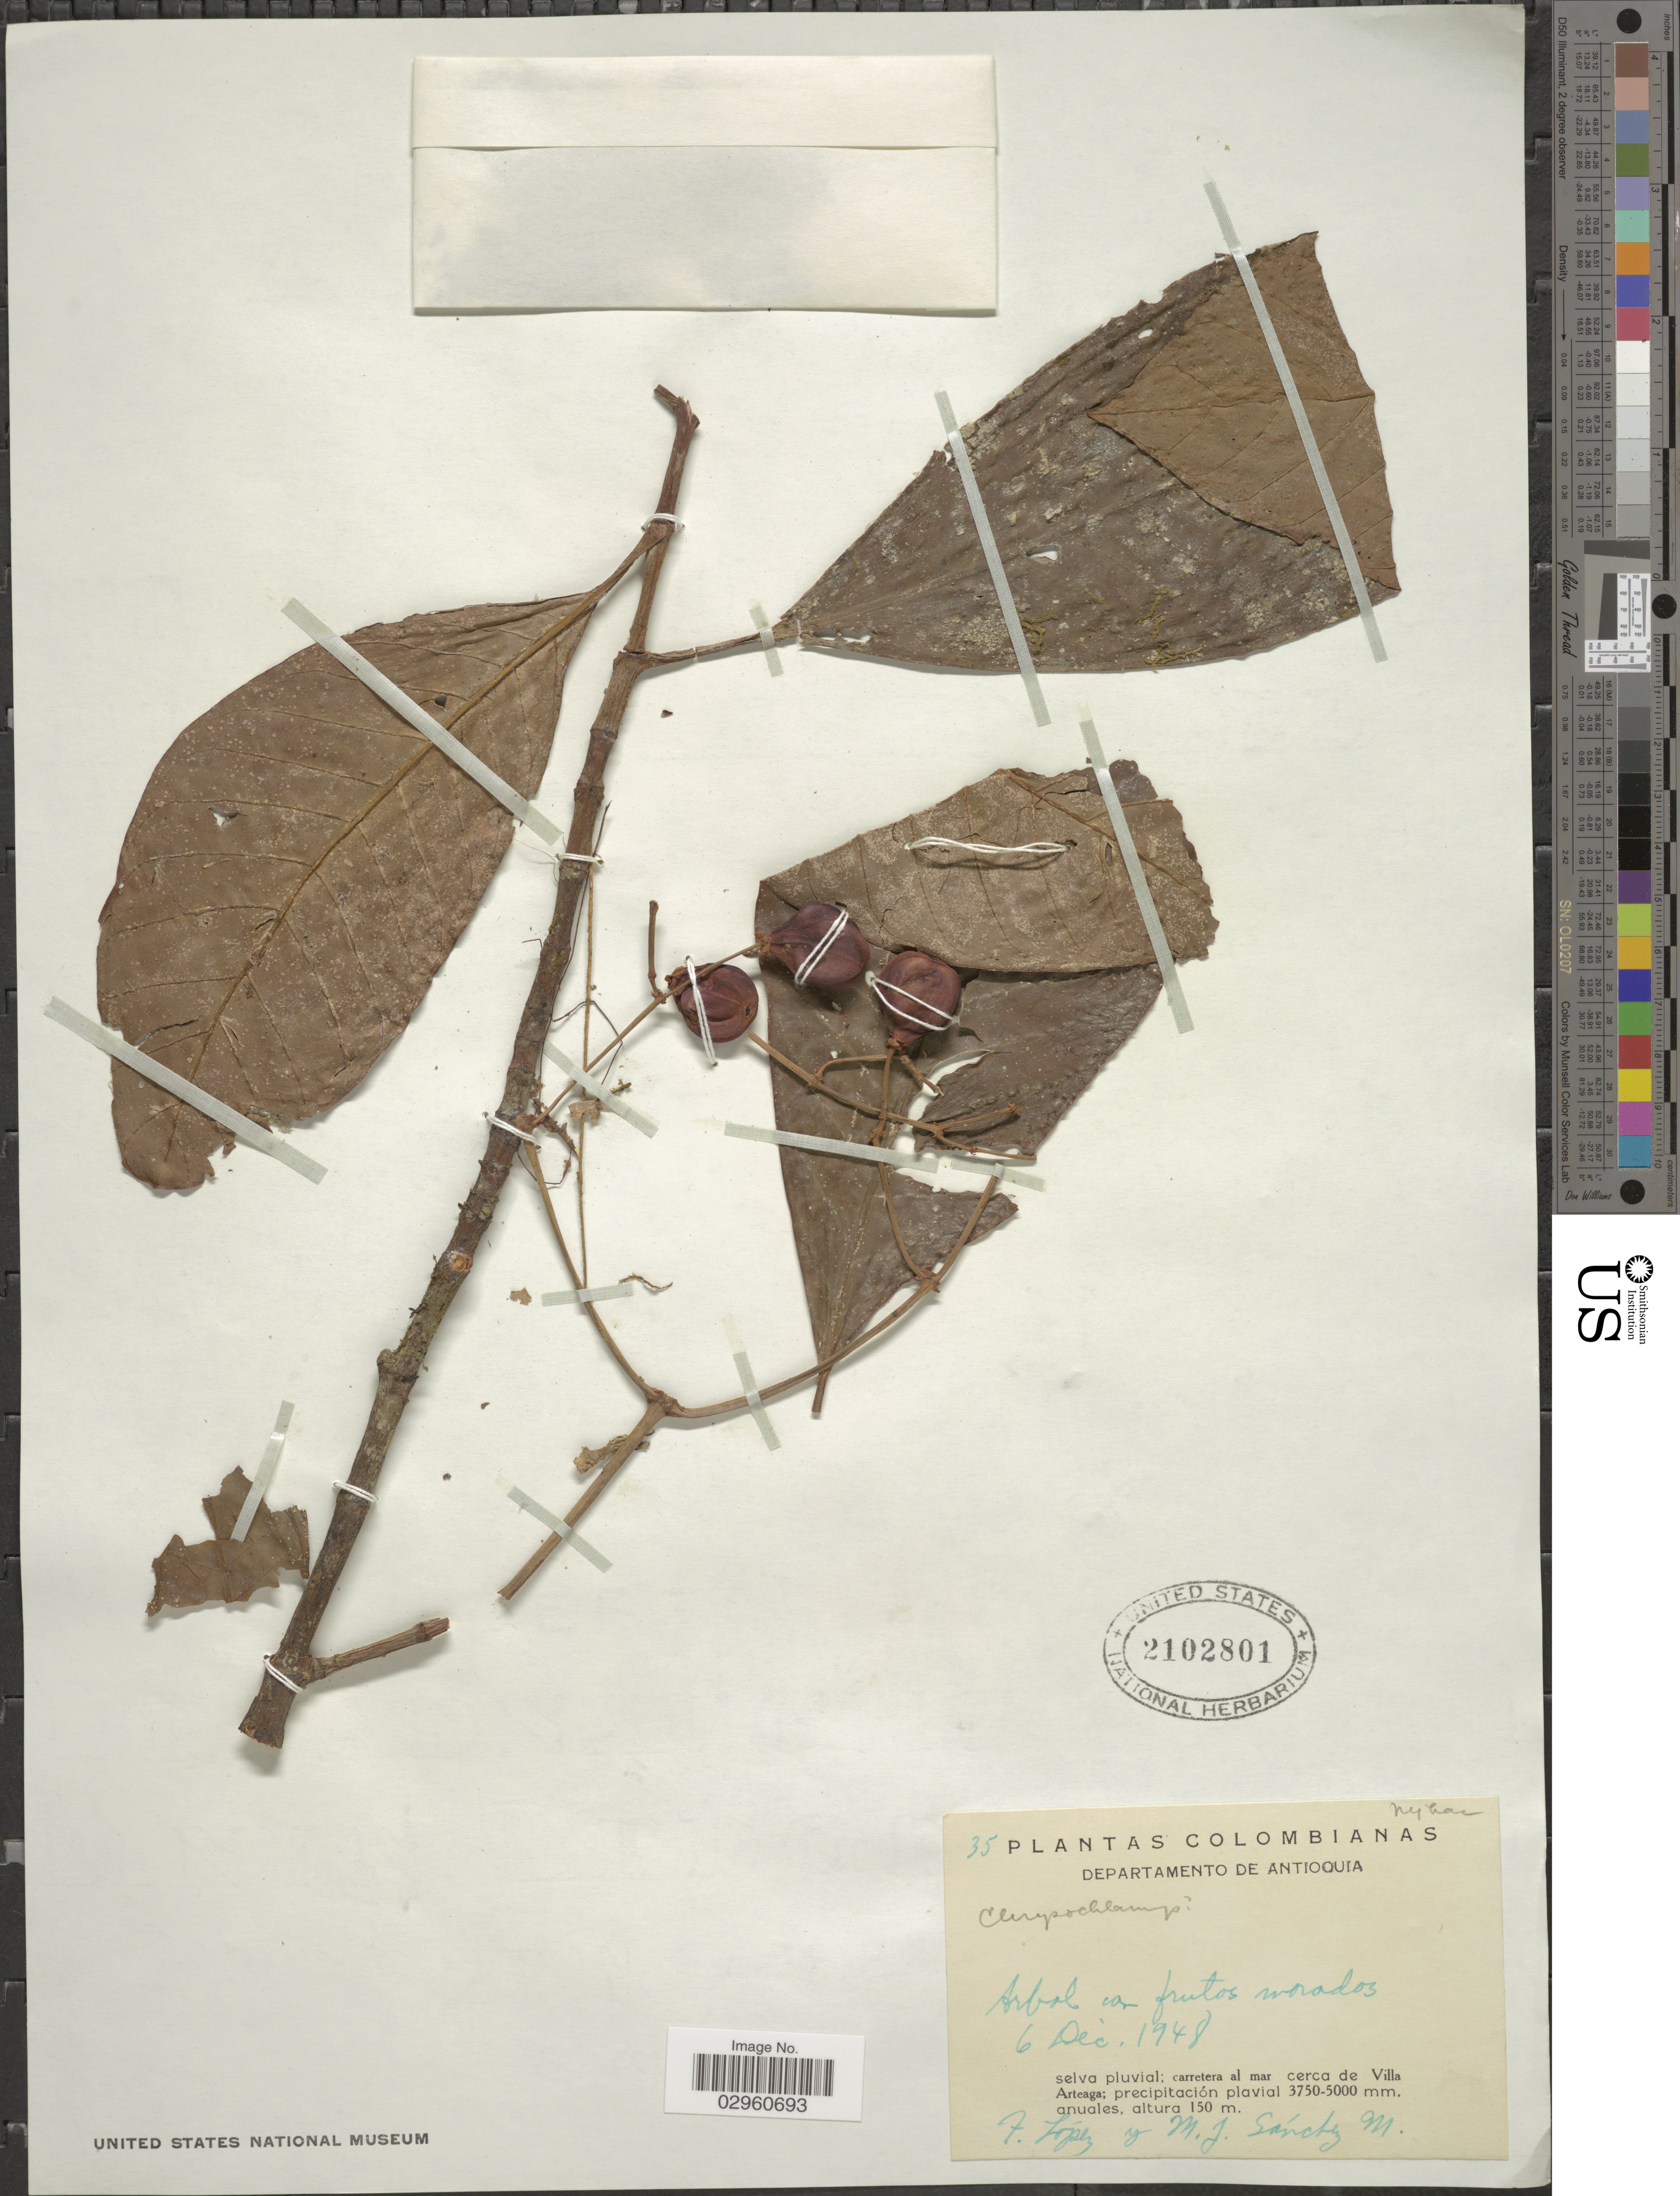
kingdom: Plantae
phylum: Tracheophyta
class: Magnoliopsida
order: Malpighiales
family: Clusiaceae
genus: Chrysochlamys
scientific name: Chrysochlamys sp.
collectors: F. Lopéz & M. Sanchez M.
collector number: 35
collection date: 1948-12-06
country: Colombia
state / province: Antioquia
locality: Departamento de Antioquia. Selva pluvial; carretera al mar cerca de Villa Arteaga.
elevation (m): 3750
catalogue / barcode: US 2102801